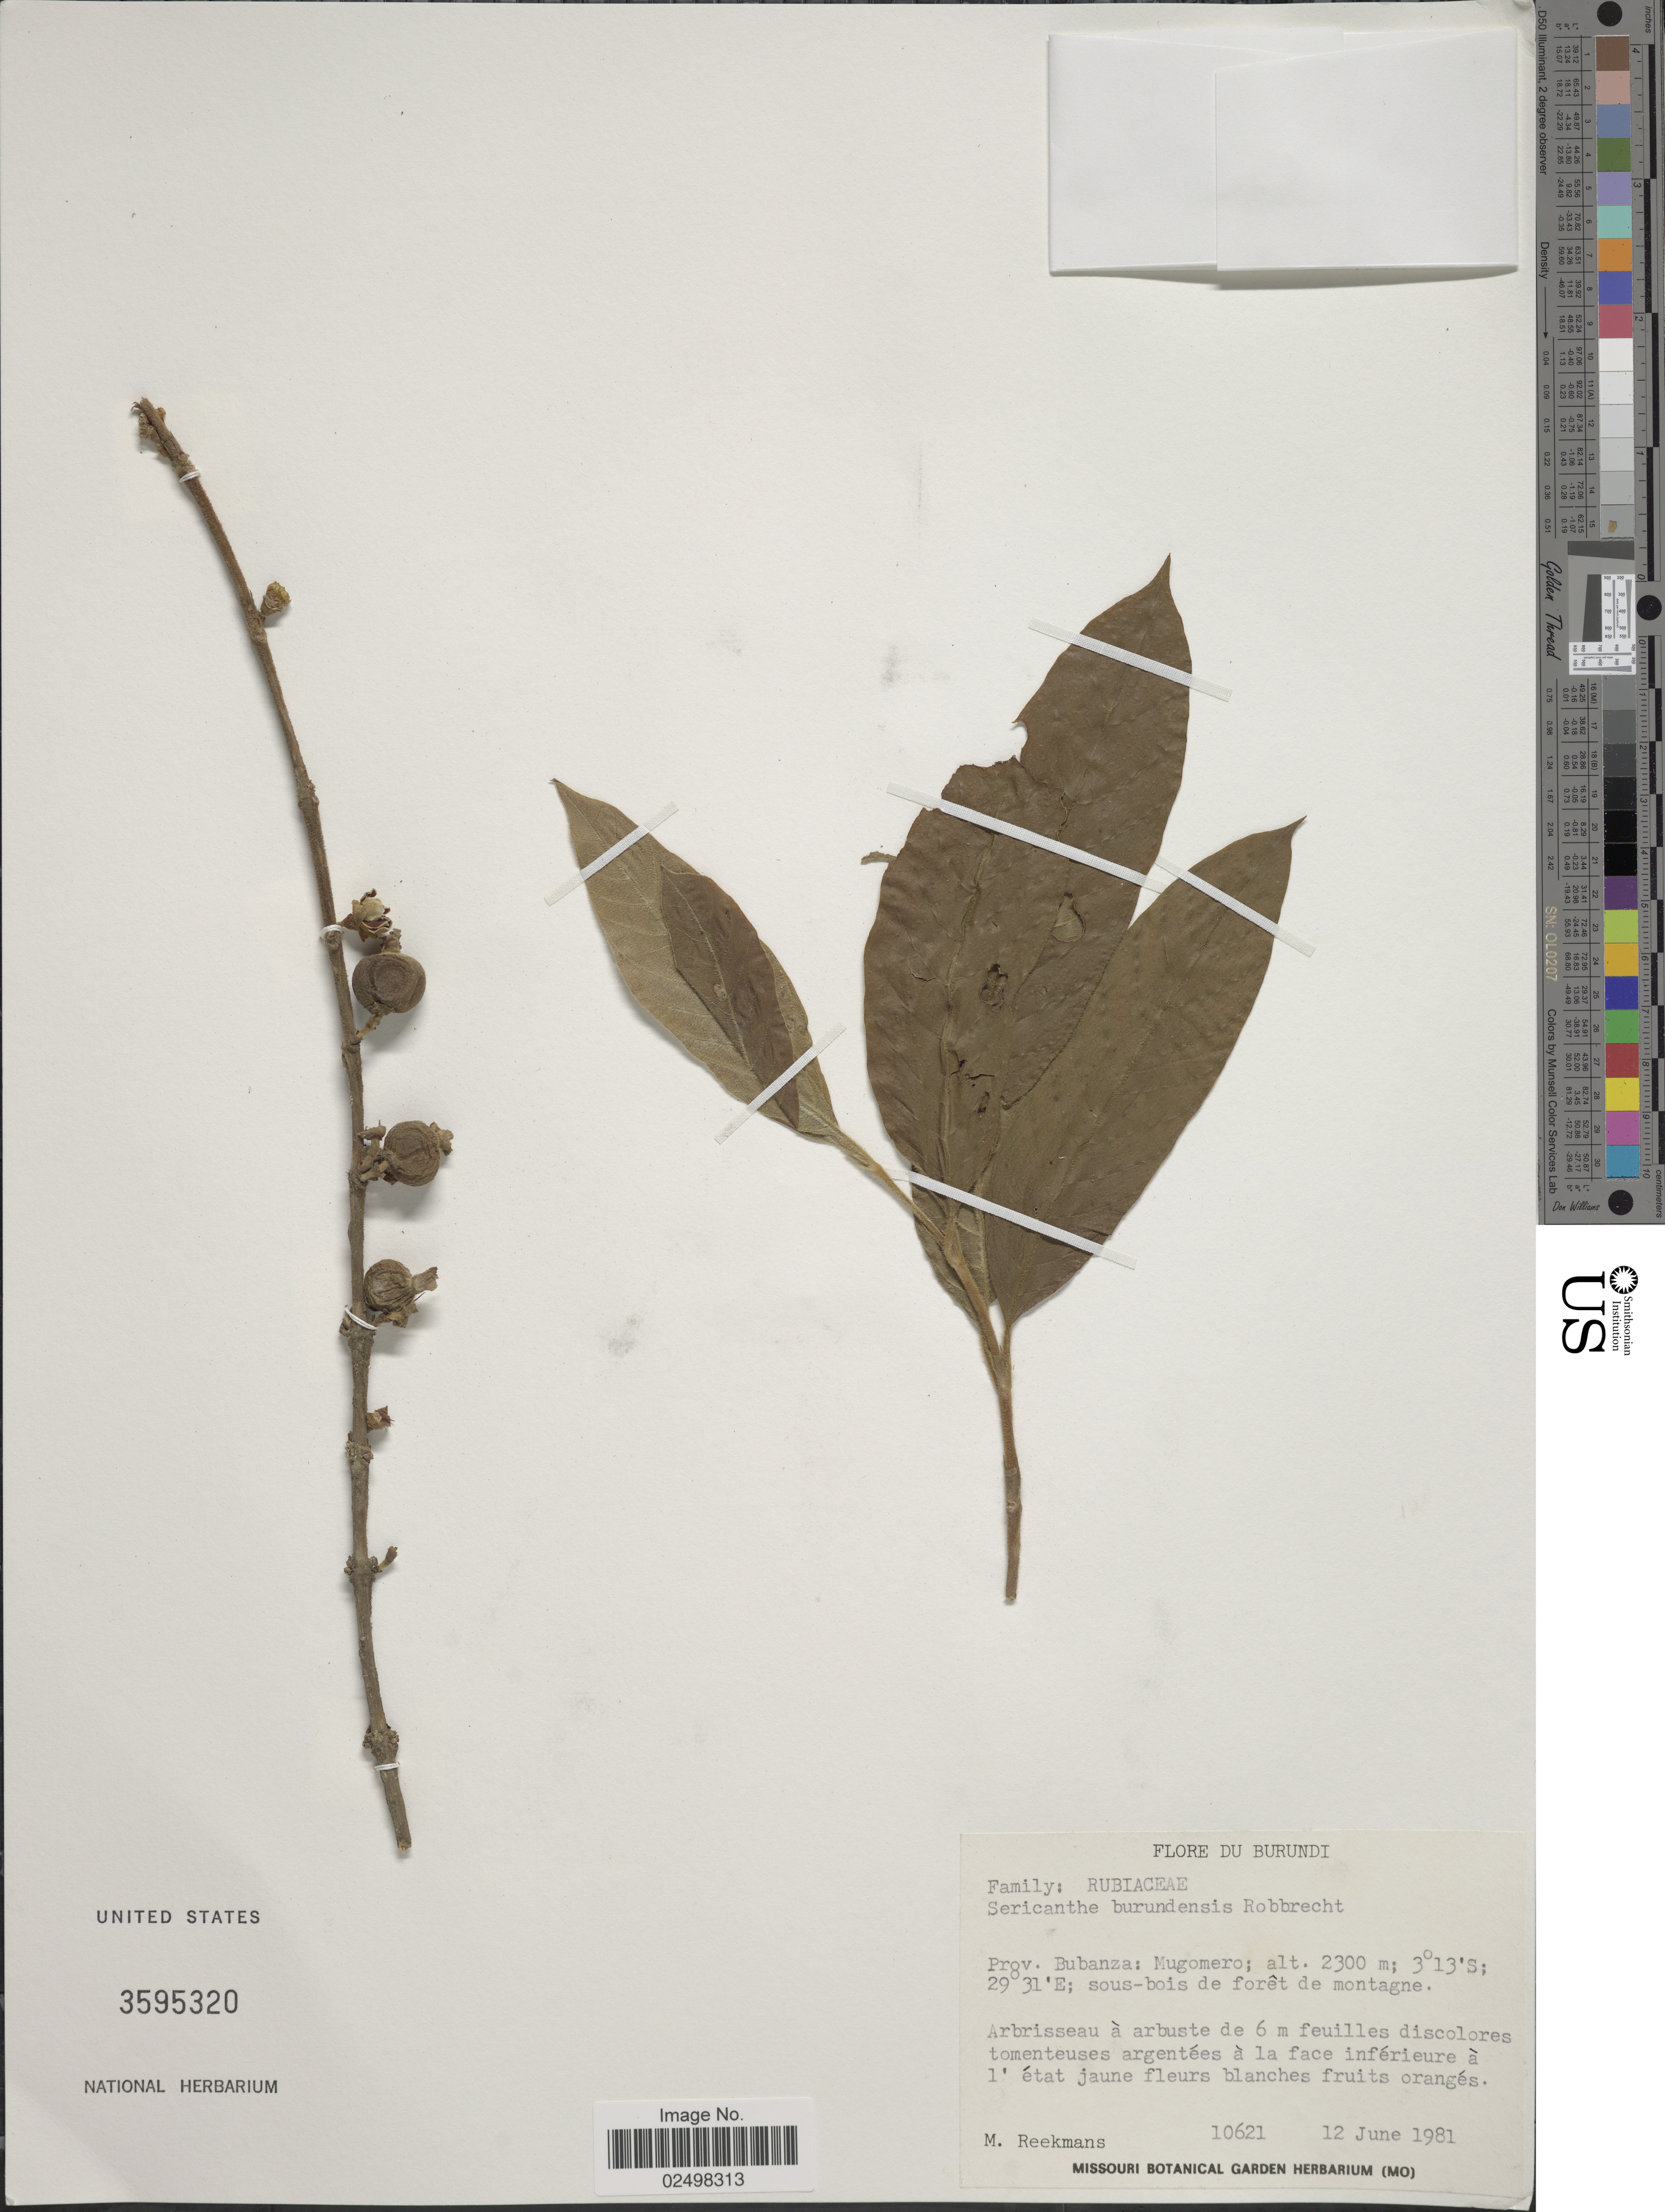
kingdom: Plantae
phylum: Tracheophyta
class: Magnoliopsida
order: Gentianales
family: Rubiaceae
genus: Sericanthe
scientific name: Sericanthe burundensis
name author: Robbr.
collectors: M. Reekmans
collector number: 10621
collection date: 1981-06-12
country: Burundi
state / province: Bubanza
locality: Mugomero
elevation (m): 2300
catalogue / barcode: US 3595320